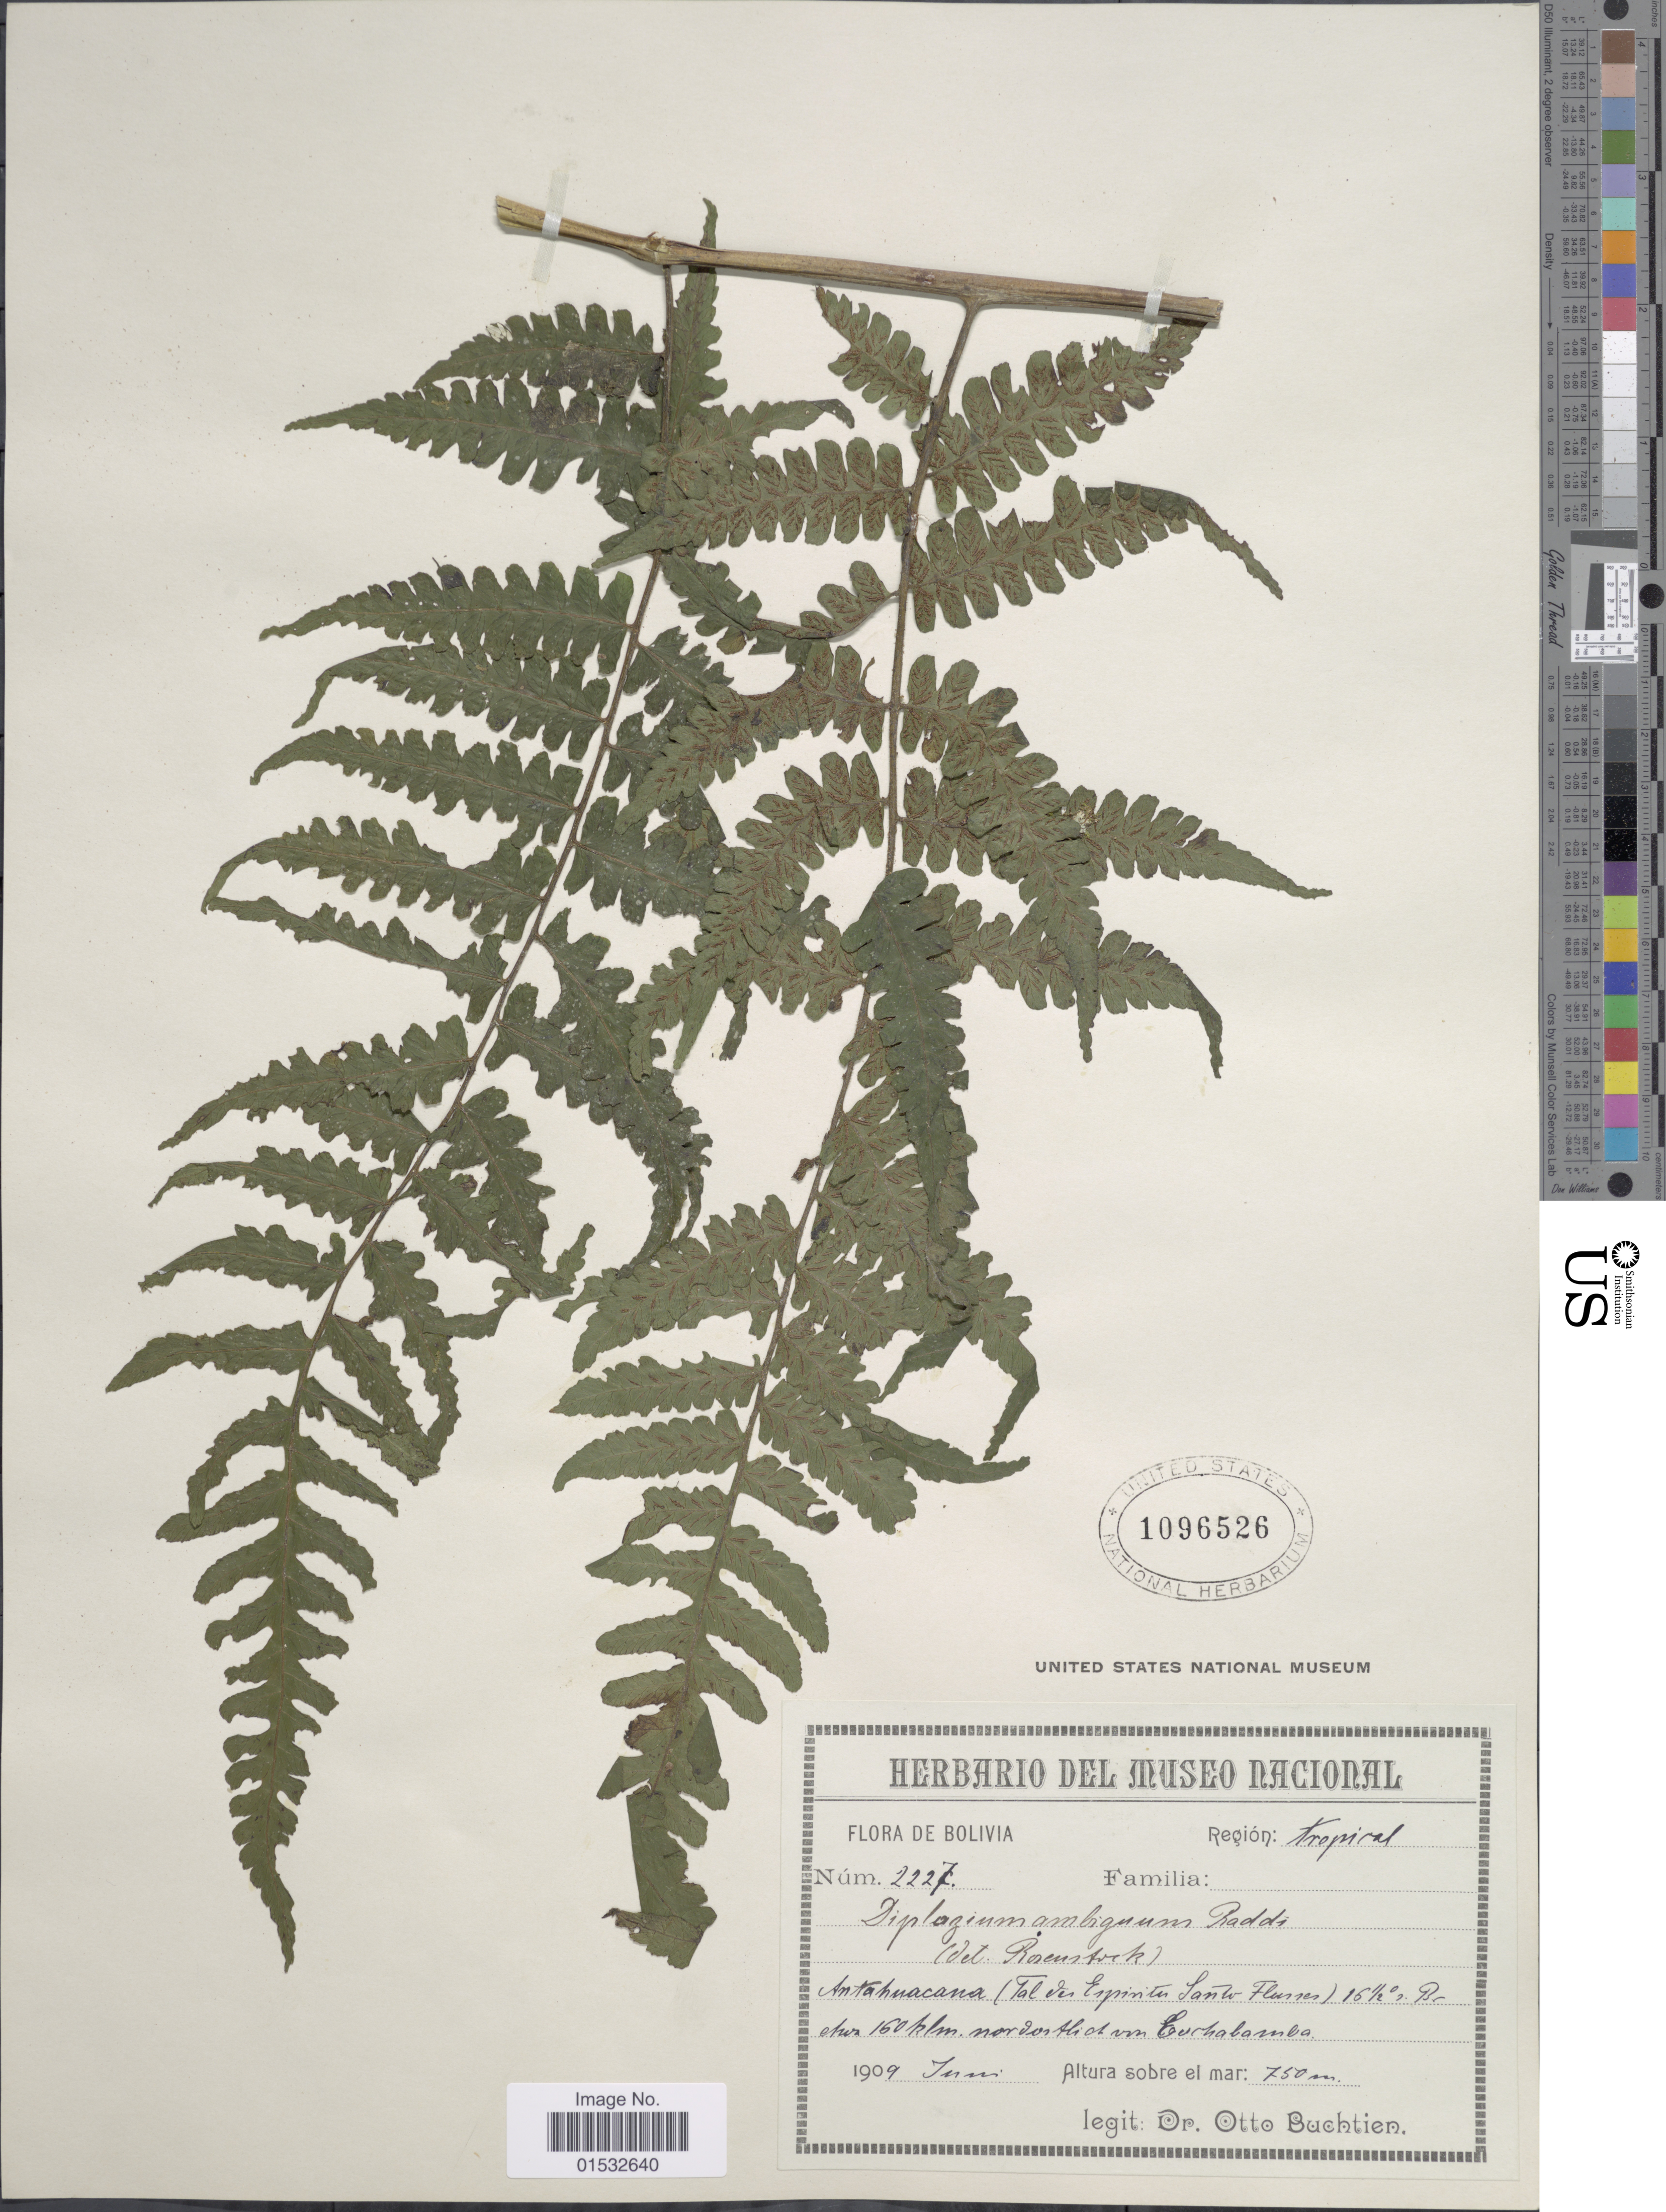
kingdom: Plantae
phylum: Tracheophyta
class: Polypodiopsida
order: Polypodiales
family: Athyriaceae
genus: Diplazium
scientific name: Diplazium ambiguum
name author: Raddi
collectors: O. Buchtien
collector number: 2227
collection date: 1909-06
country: Bolivia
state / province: Cochabamba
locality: Región tropical. Antahuacana (Valle of Espiritu Santo River) 160 km. N from Cochabamba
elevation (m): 750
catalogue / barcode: US 1096526